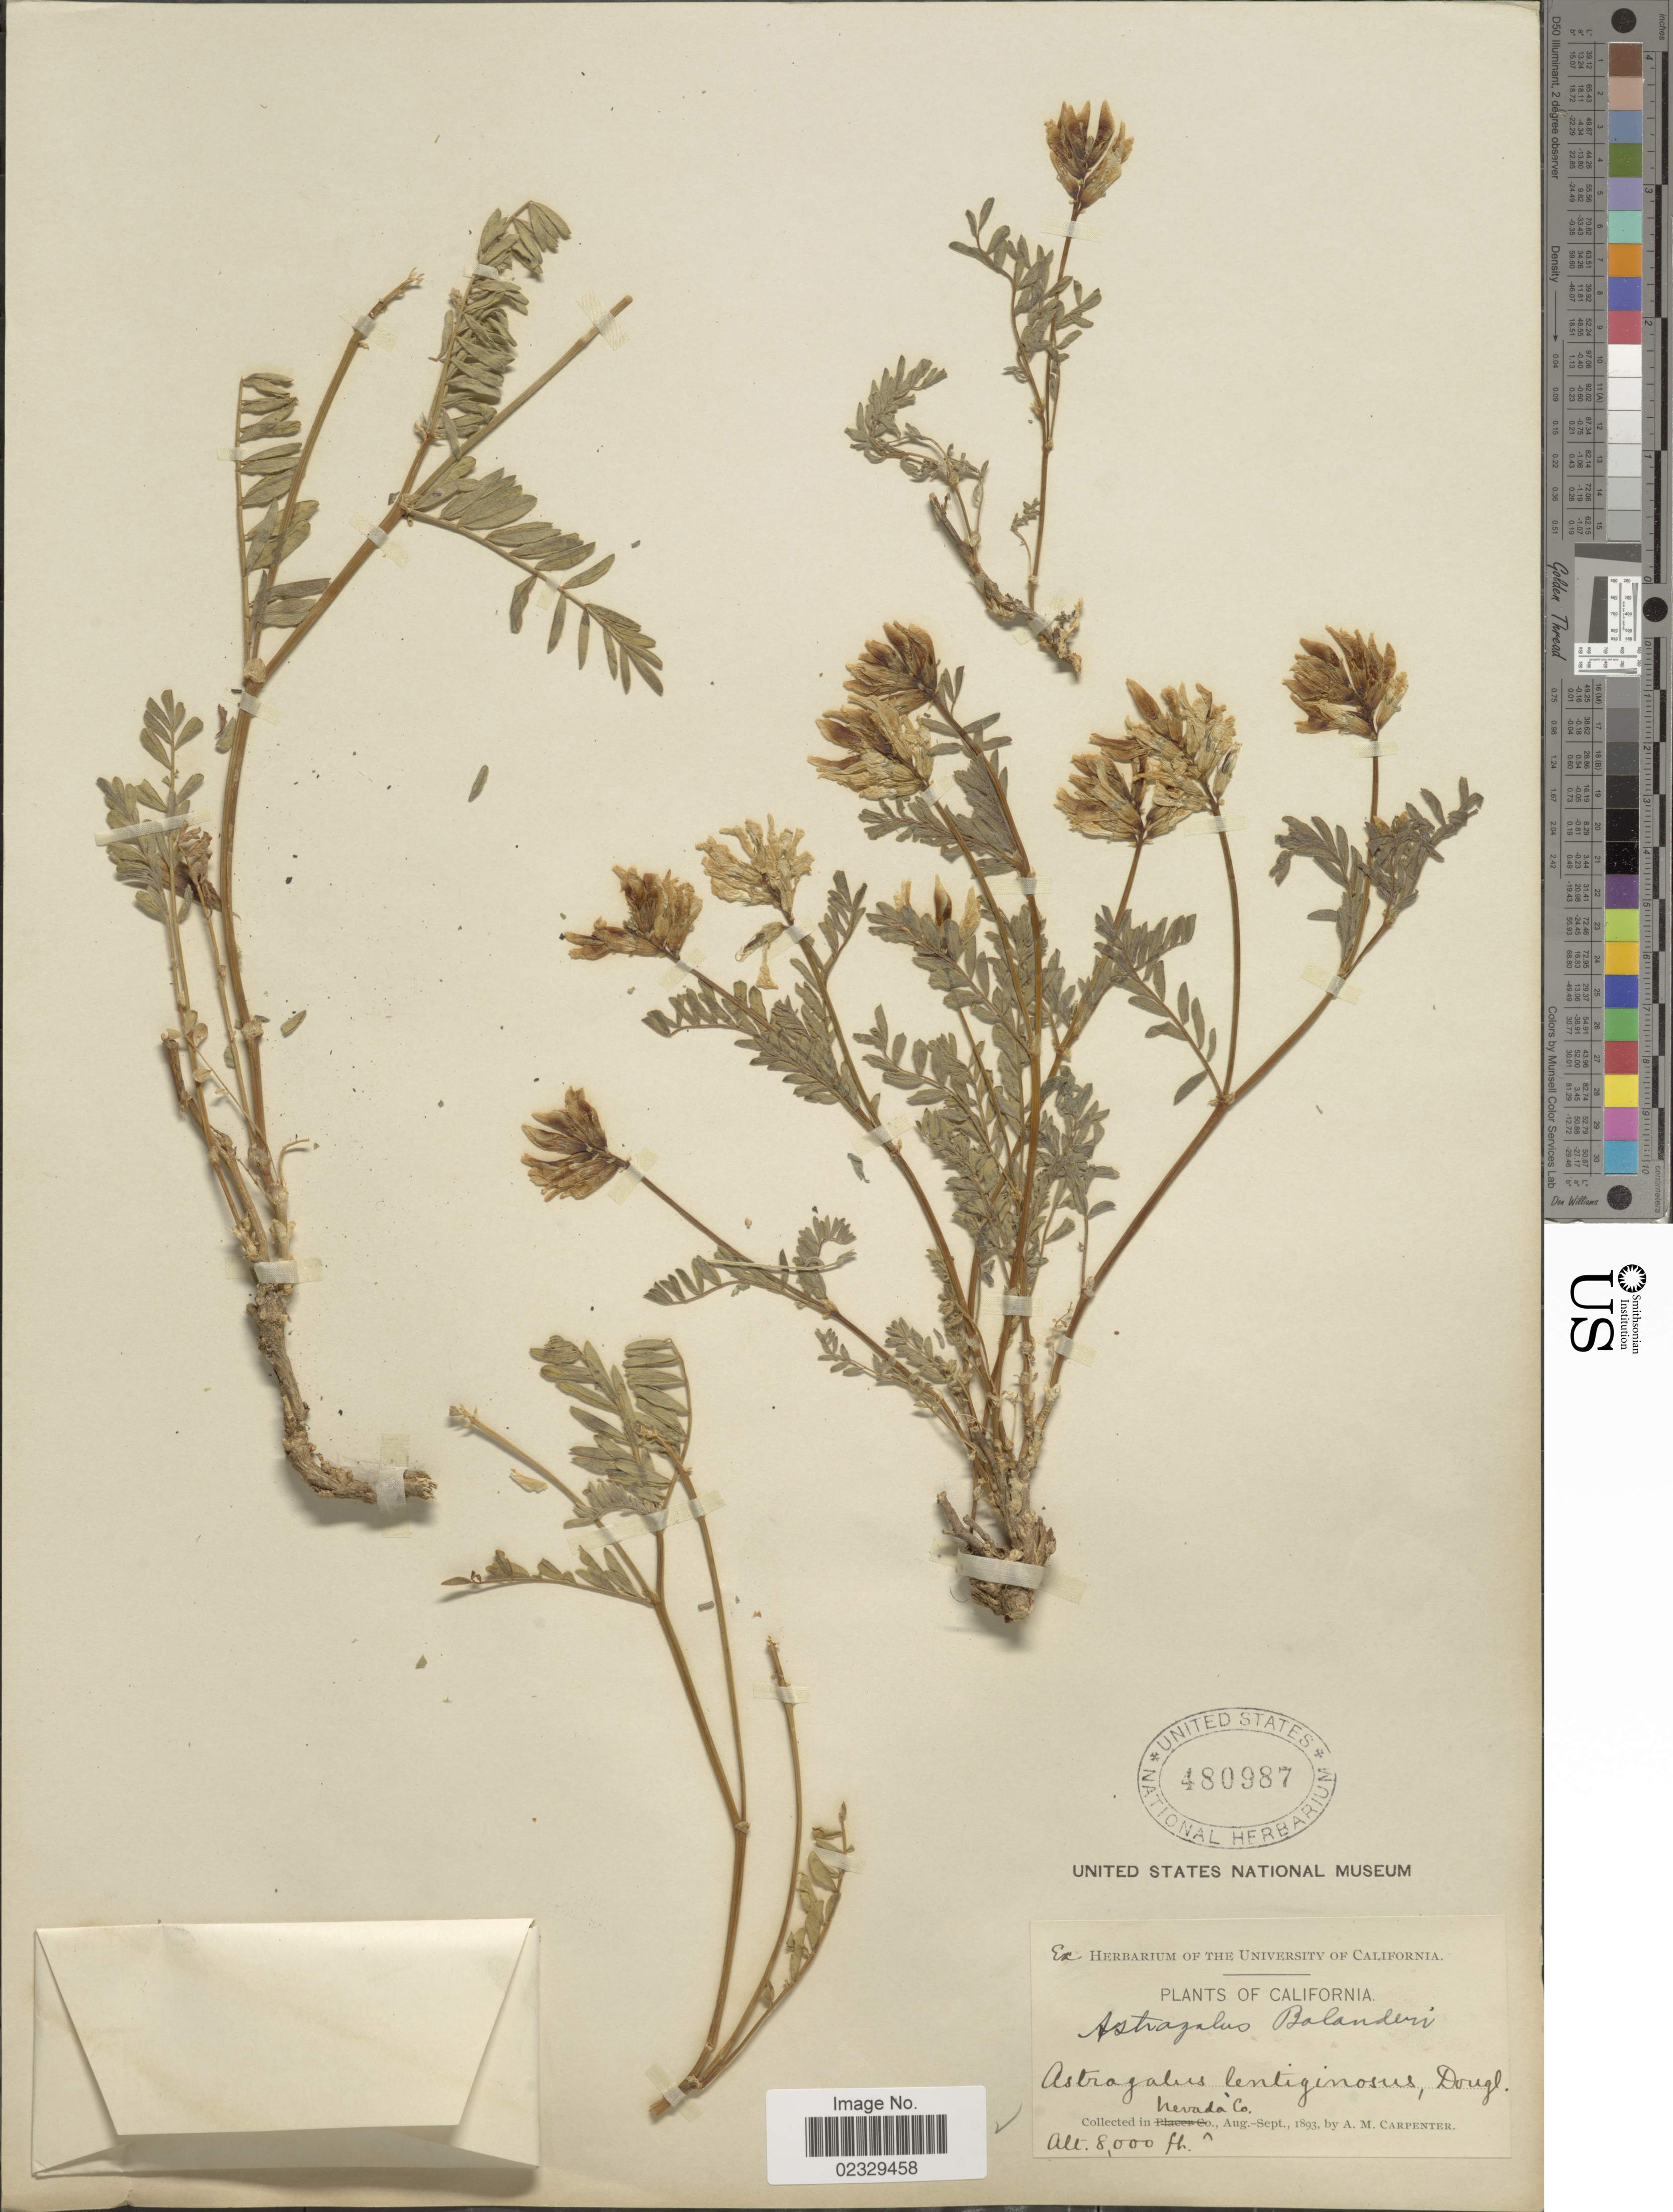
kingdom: Plantae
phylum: Tracheophyta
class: Magnoliopsida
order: Fabales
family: Fabaceae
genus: Astragalus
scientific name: Astragalus bolanderi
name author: A. Gray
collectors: A. Carpenter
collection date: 1893-08/1893-09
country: United States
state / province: California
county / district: Nevada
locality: Nevada Co.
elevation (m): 2438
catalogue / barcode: US 480987